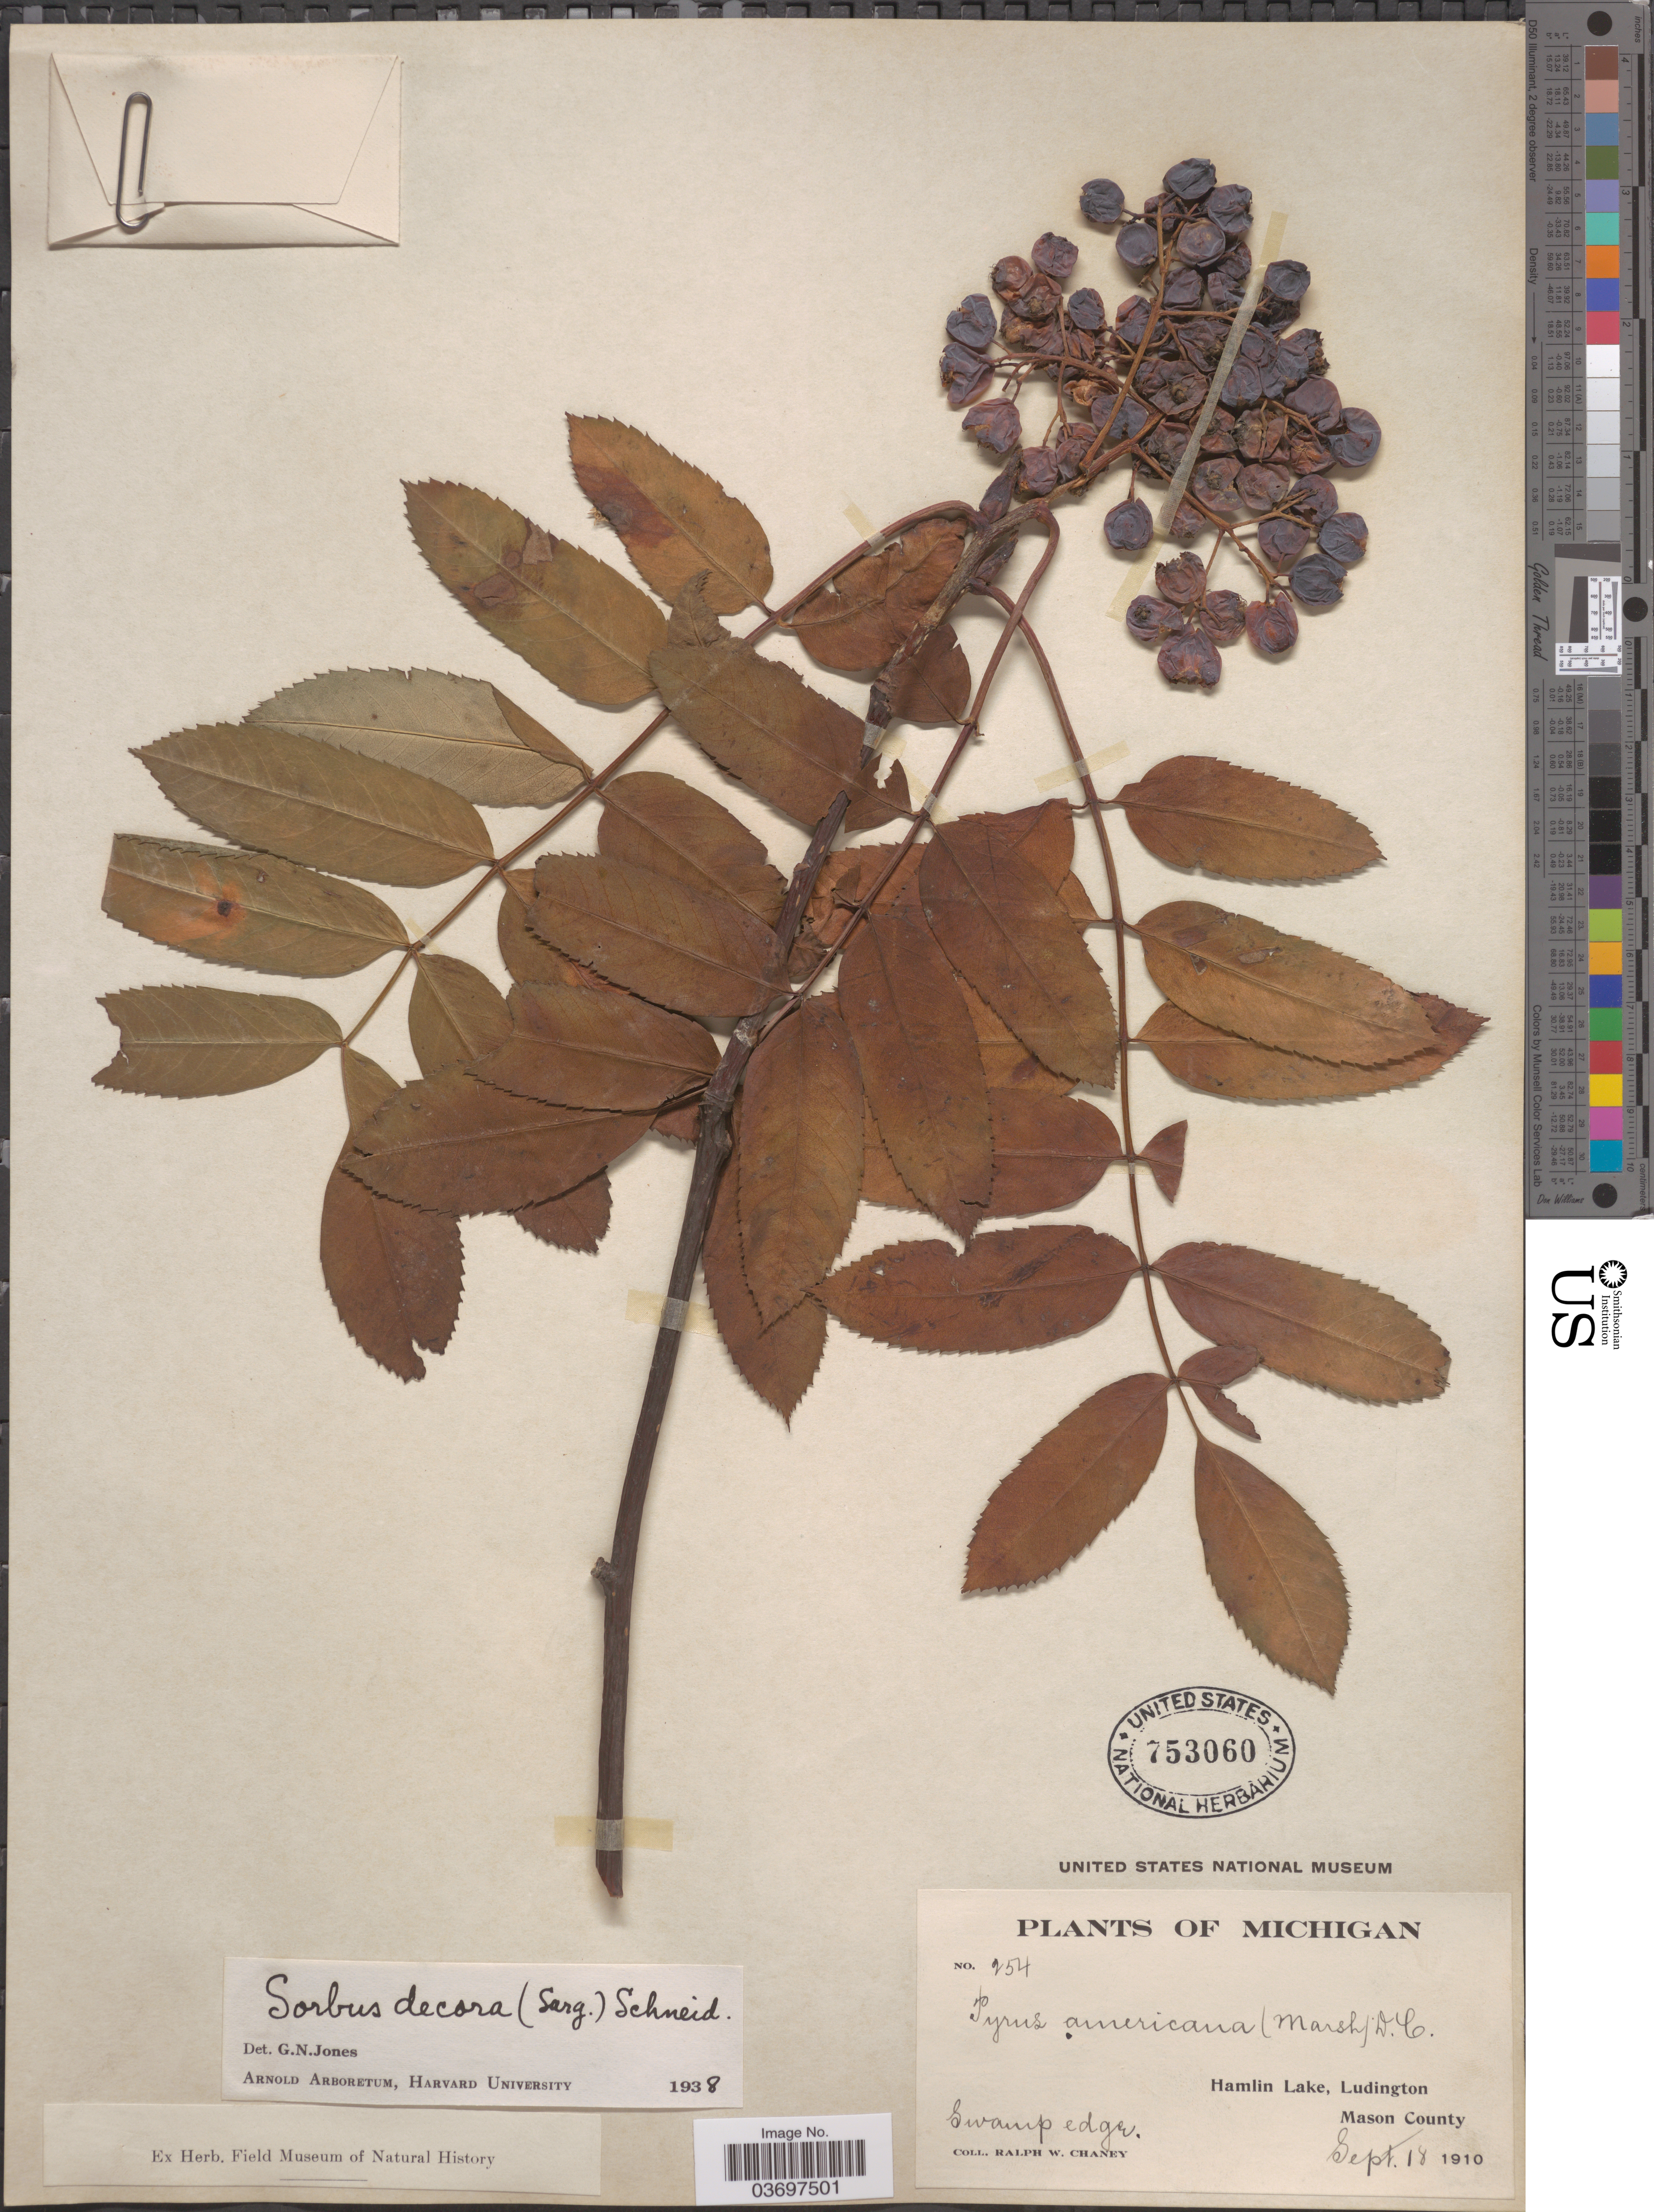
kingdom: Plantae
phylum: Tracheophyta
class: Magnoliopsida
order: Rosales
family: Rosaceae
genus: Sorbus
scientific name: Sorbus decora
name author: (Sarg.) C.K. Schneid.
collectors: R. Chaney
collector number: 254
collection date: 1910-09-18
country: United States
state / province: Michigan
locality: Hamlin Lake, Ludington. Mason County.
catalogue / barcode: US 753060